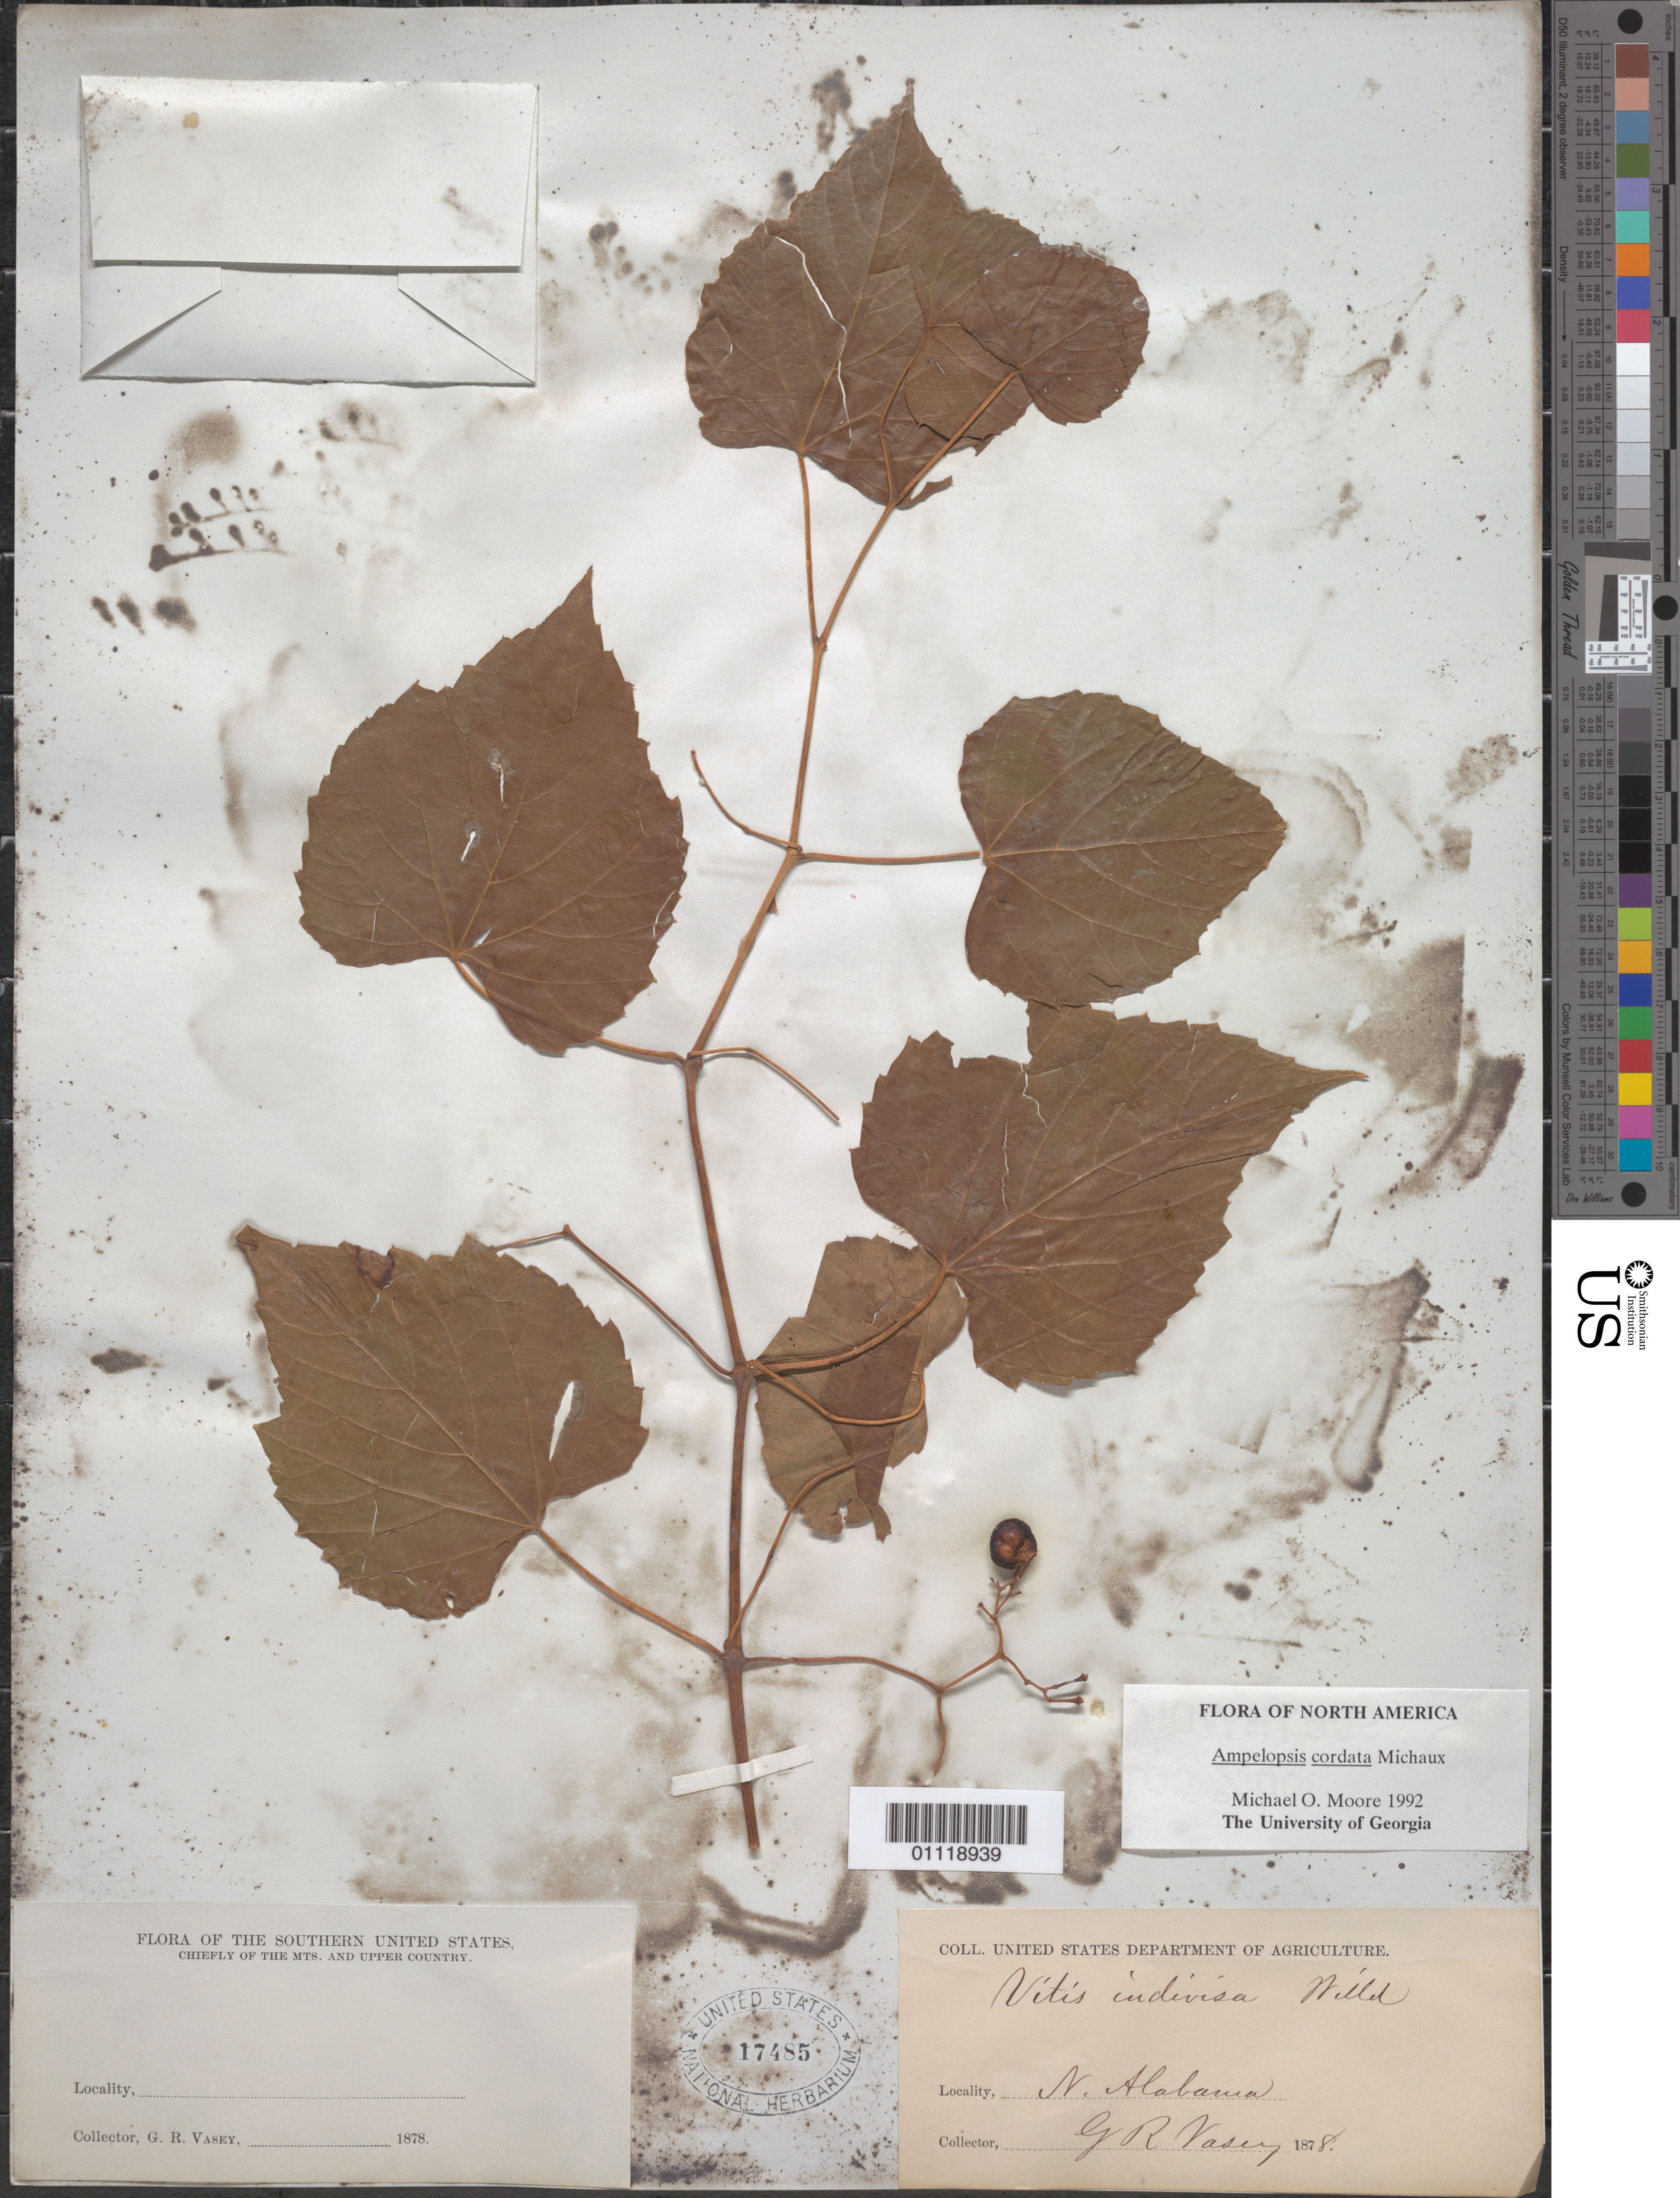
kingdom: Plantae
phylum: Tracheophyta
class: Magnoliopsida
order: Vitales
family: Vitaceae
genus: Ampelopsis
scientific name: Ampelopsis cordata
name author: Michx.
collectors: G. R. Vasey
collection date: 1878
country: United States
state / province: Alabama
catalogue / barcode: US 17485